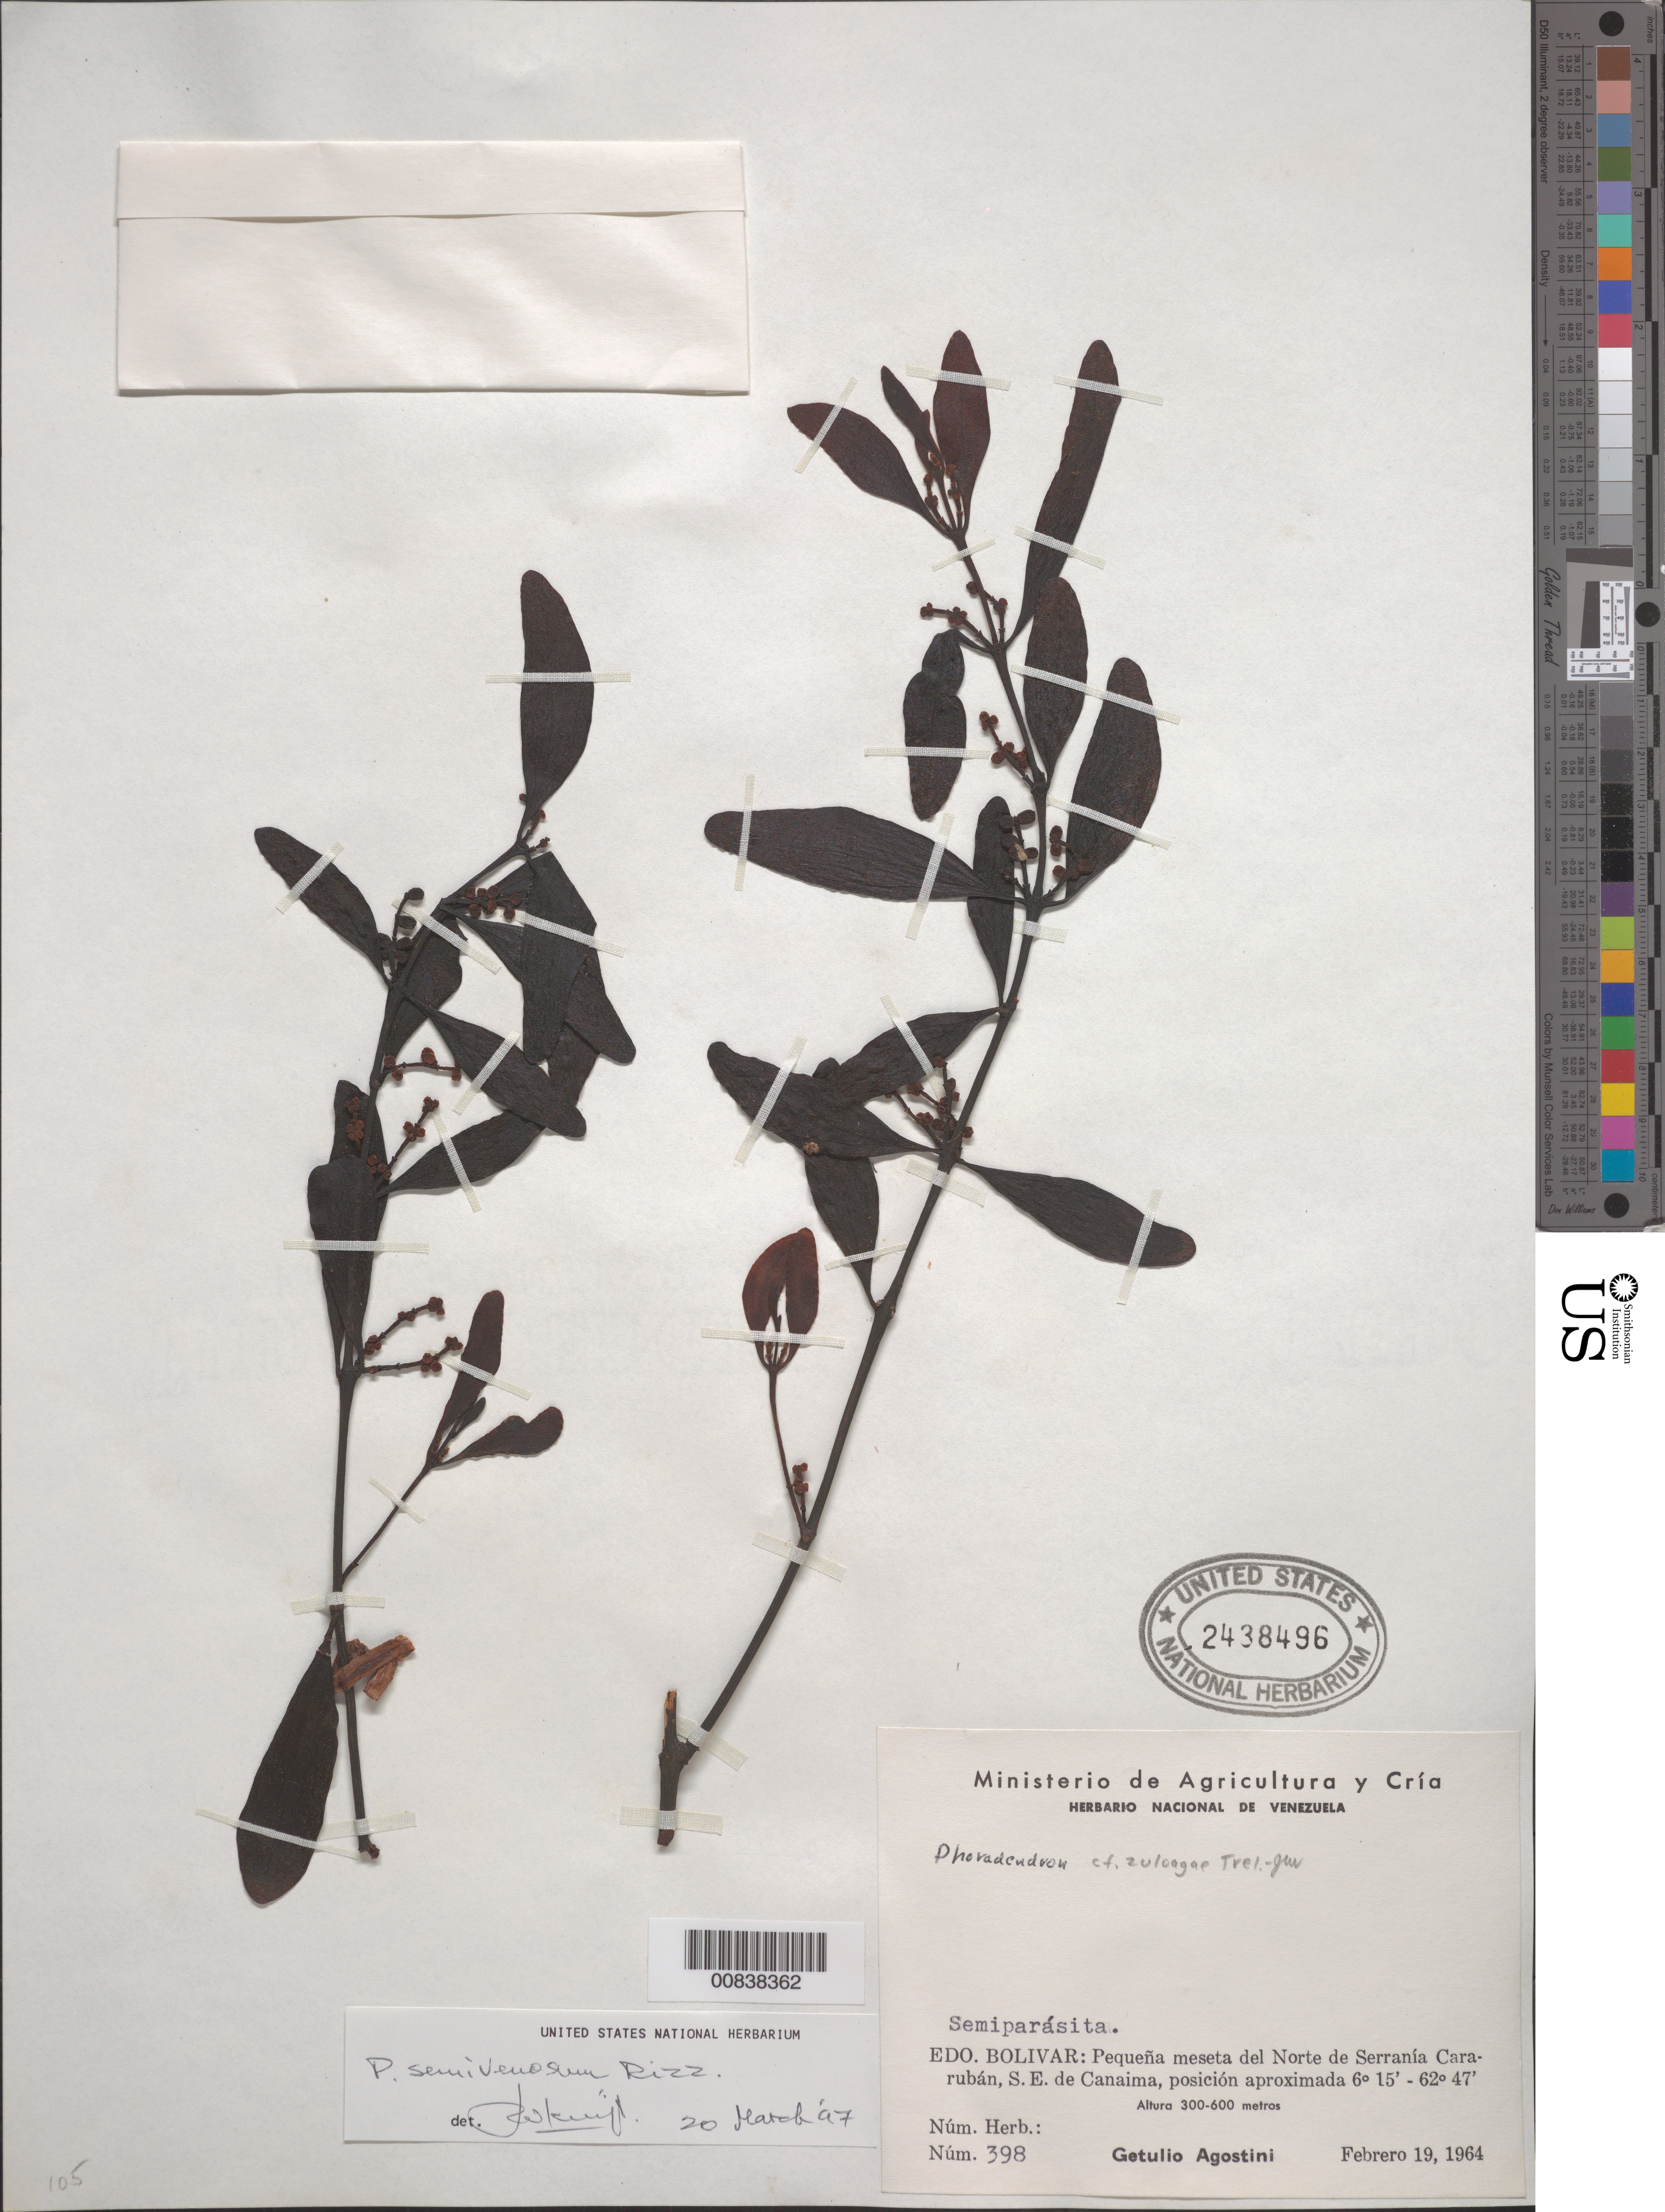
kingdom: Plantae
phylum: Tracheophyta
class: Magnoliopsida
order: Santalales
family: Viscaceae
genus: Phoradendron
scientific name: Phoradendron semivenosum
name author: Rizzini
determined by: Kuijt, Job, (CANADA)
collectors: G. Agostini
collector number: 398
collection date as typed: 19-Feb-64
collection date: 1964-02-19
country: Venezuela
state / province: Bolívar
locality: Serrania Cararuban, N of, and SE of Canaima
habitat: Pequena meseta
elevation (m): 300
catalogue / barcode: US 2438496